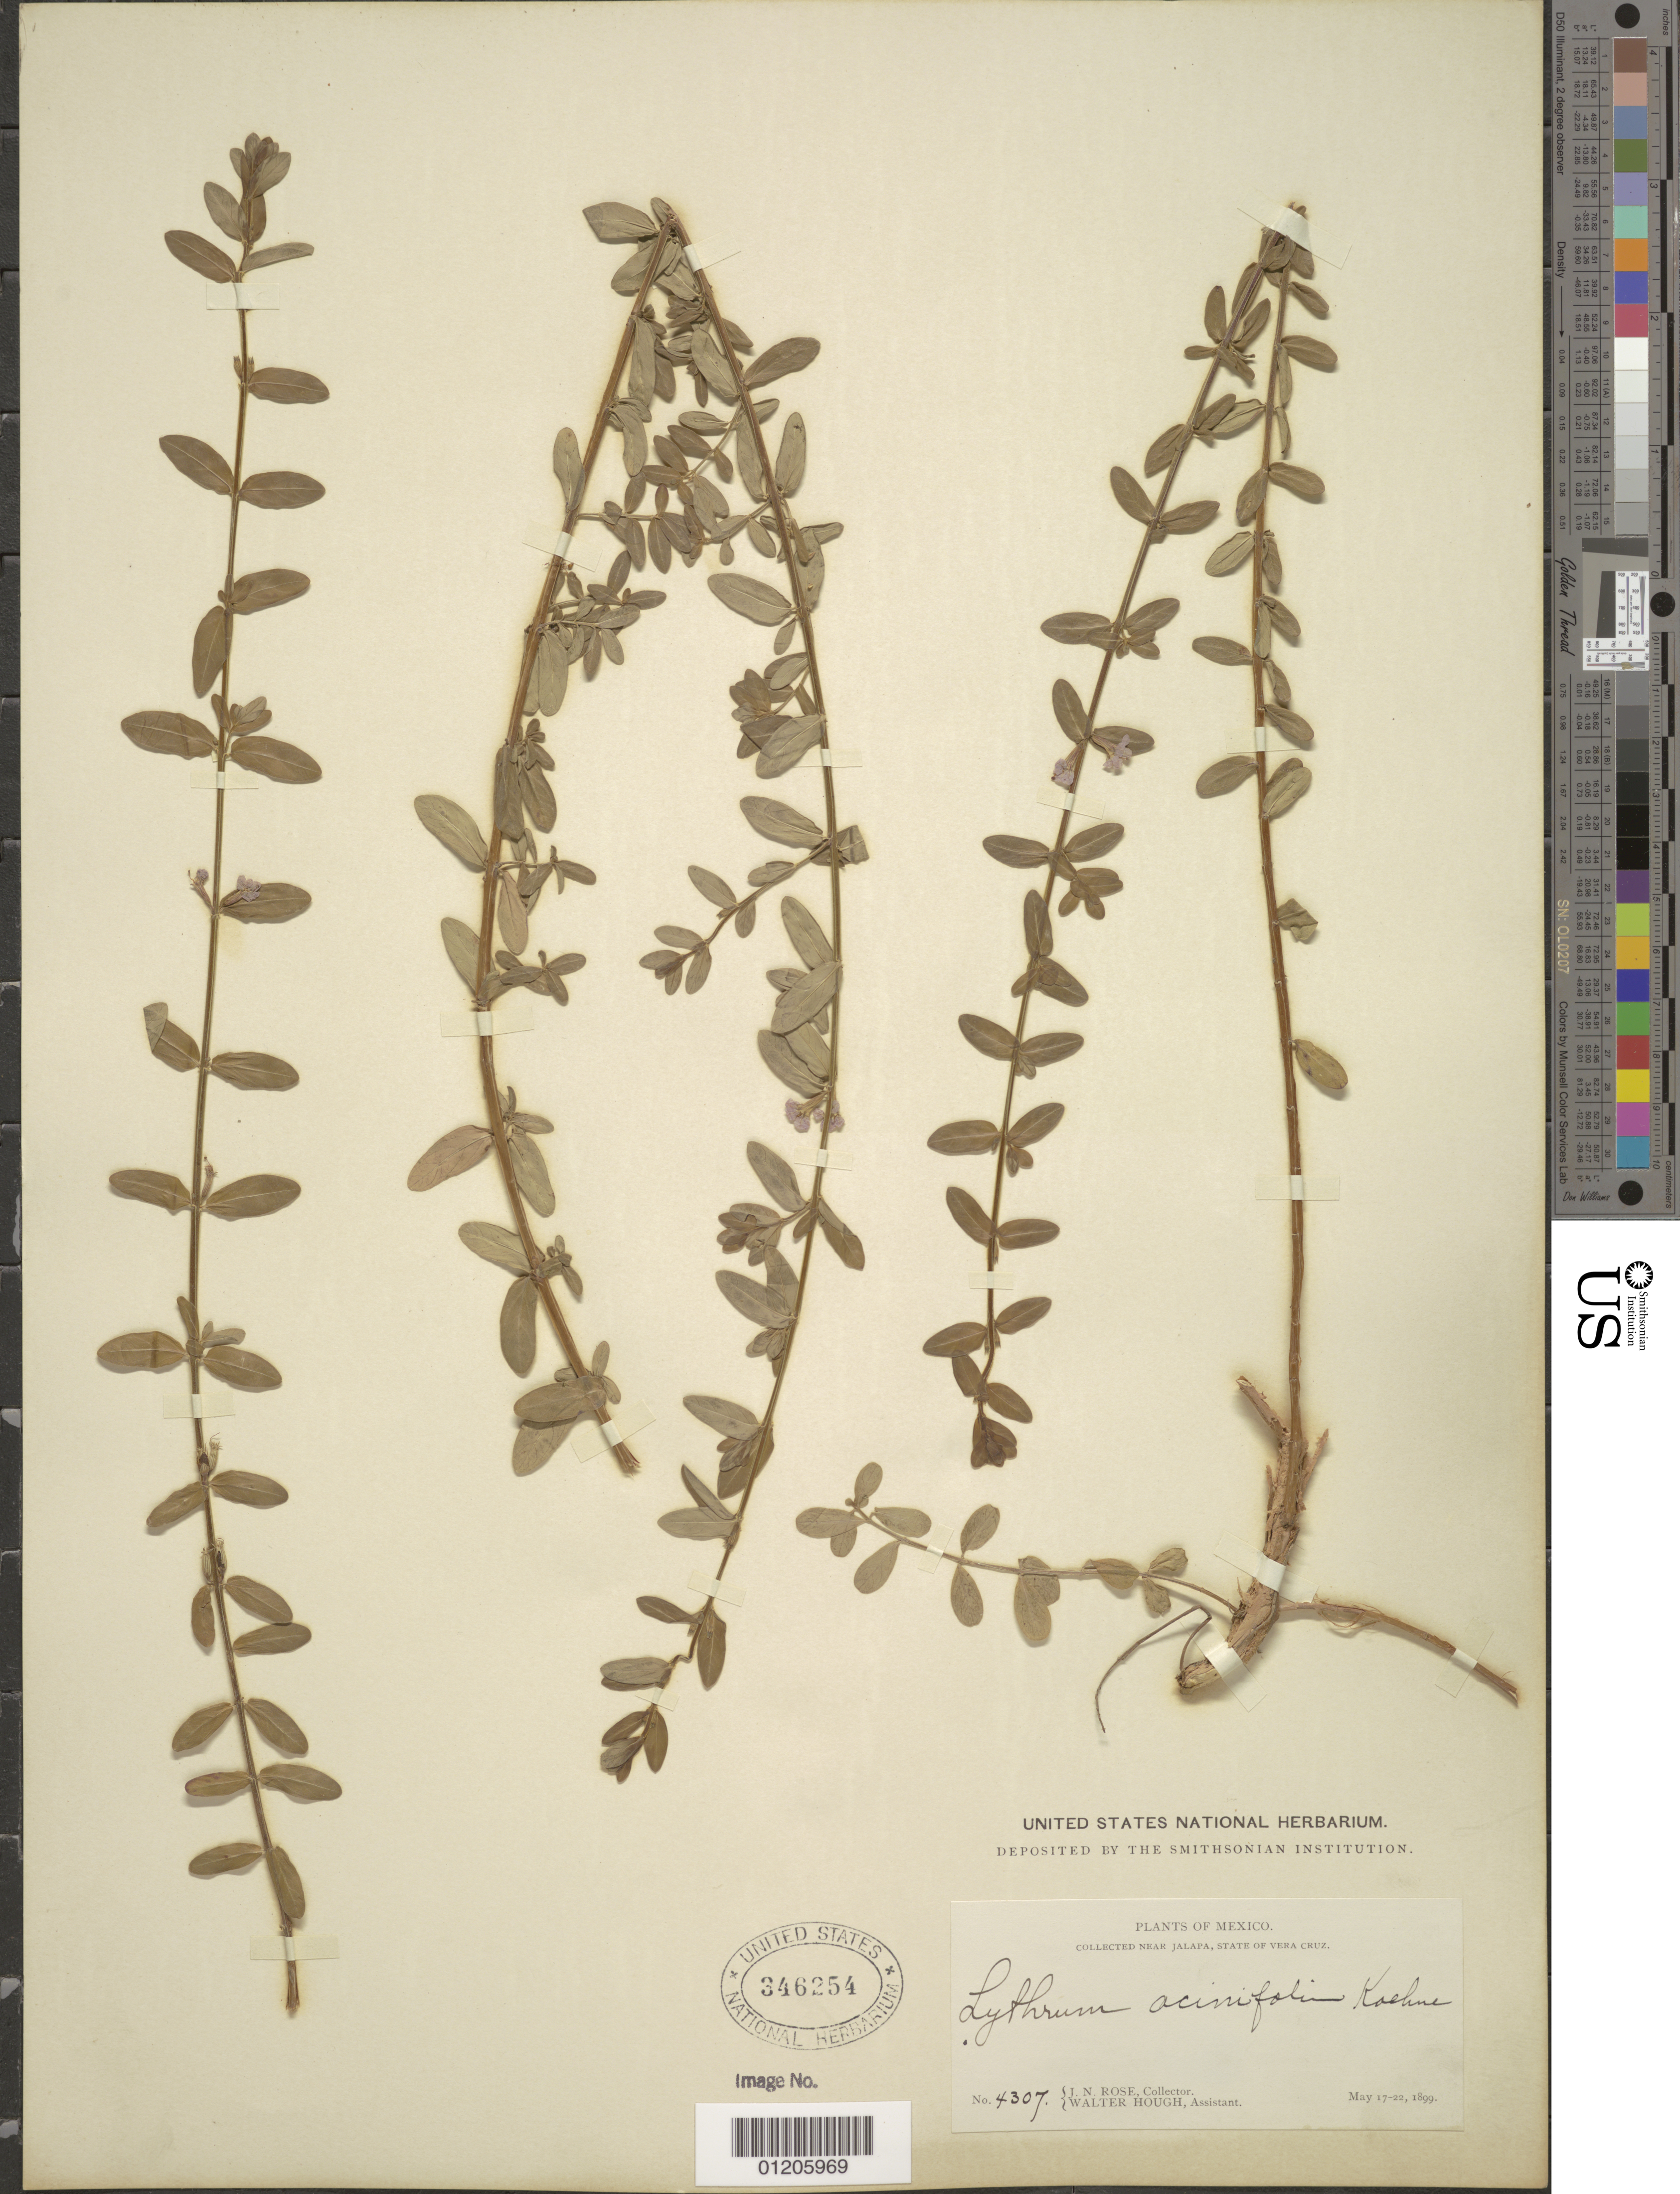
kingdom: Plantae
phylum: Tracheophyta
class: Magnoliopsida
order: Myrtales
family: Lythraceae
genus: Lythrum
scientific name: Lythrum acinifolium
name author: Sessé & Moc. ex Koehne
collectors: J. N. Rose & W. Hough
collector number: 4307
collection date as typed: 17 May 1899 to 22 May 1899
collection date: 1899-05-17/1899-05-22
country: Mexico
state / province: Veracruz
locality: Near Jalapa, Veracruz.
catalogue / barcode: US 346254